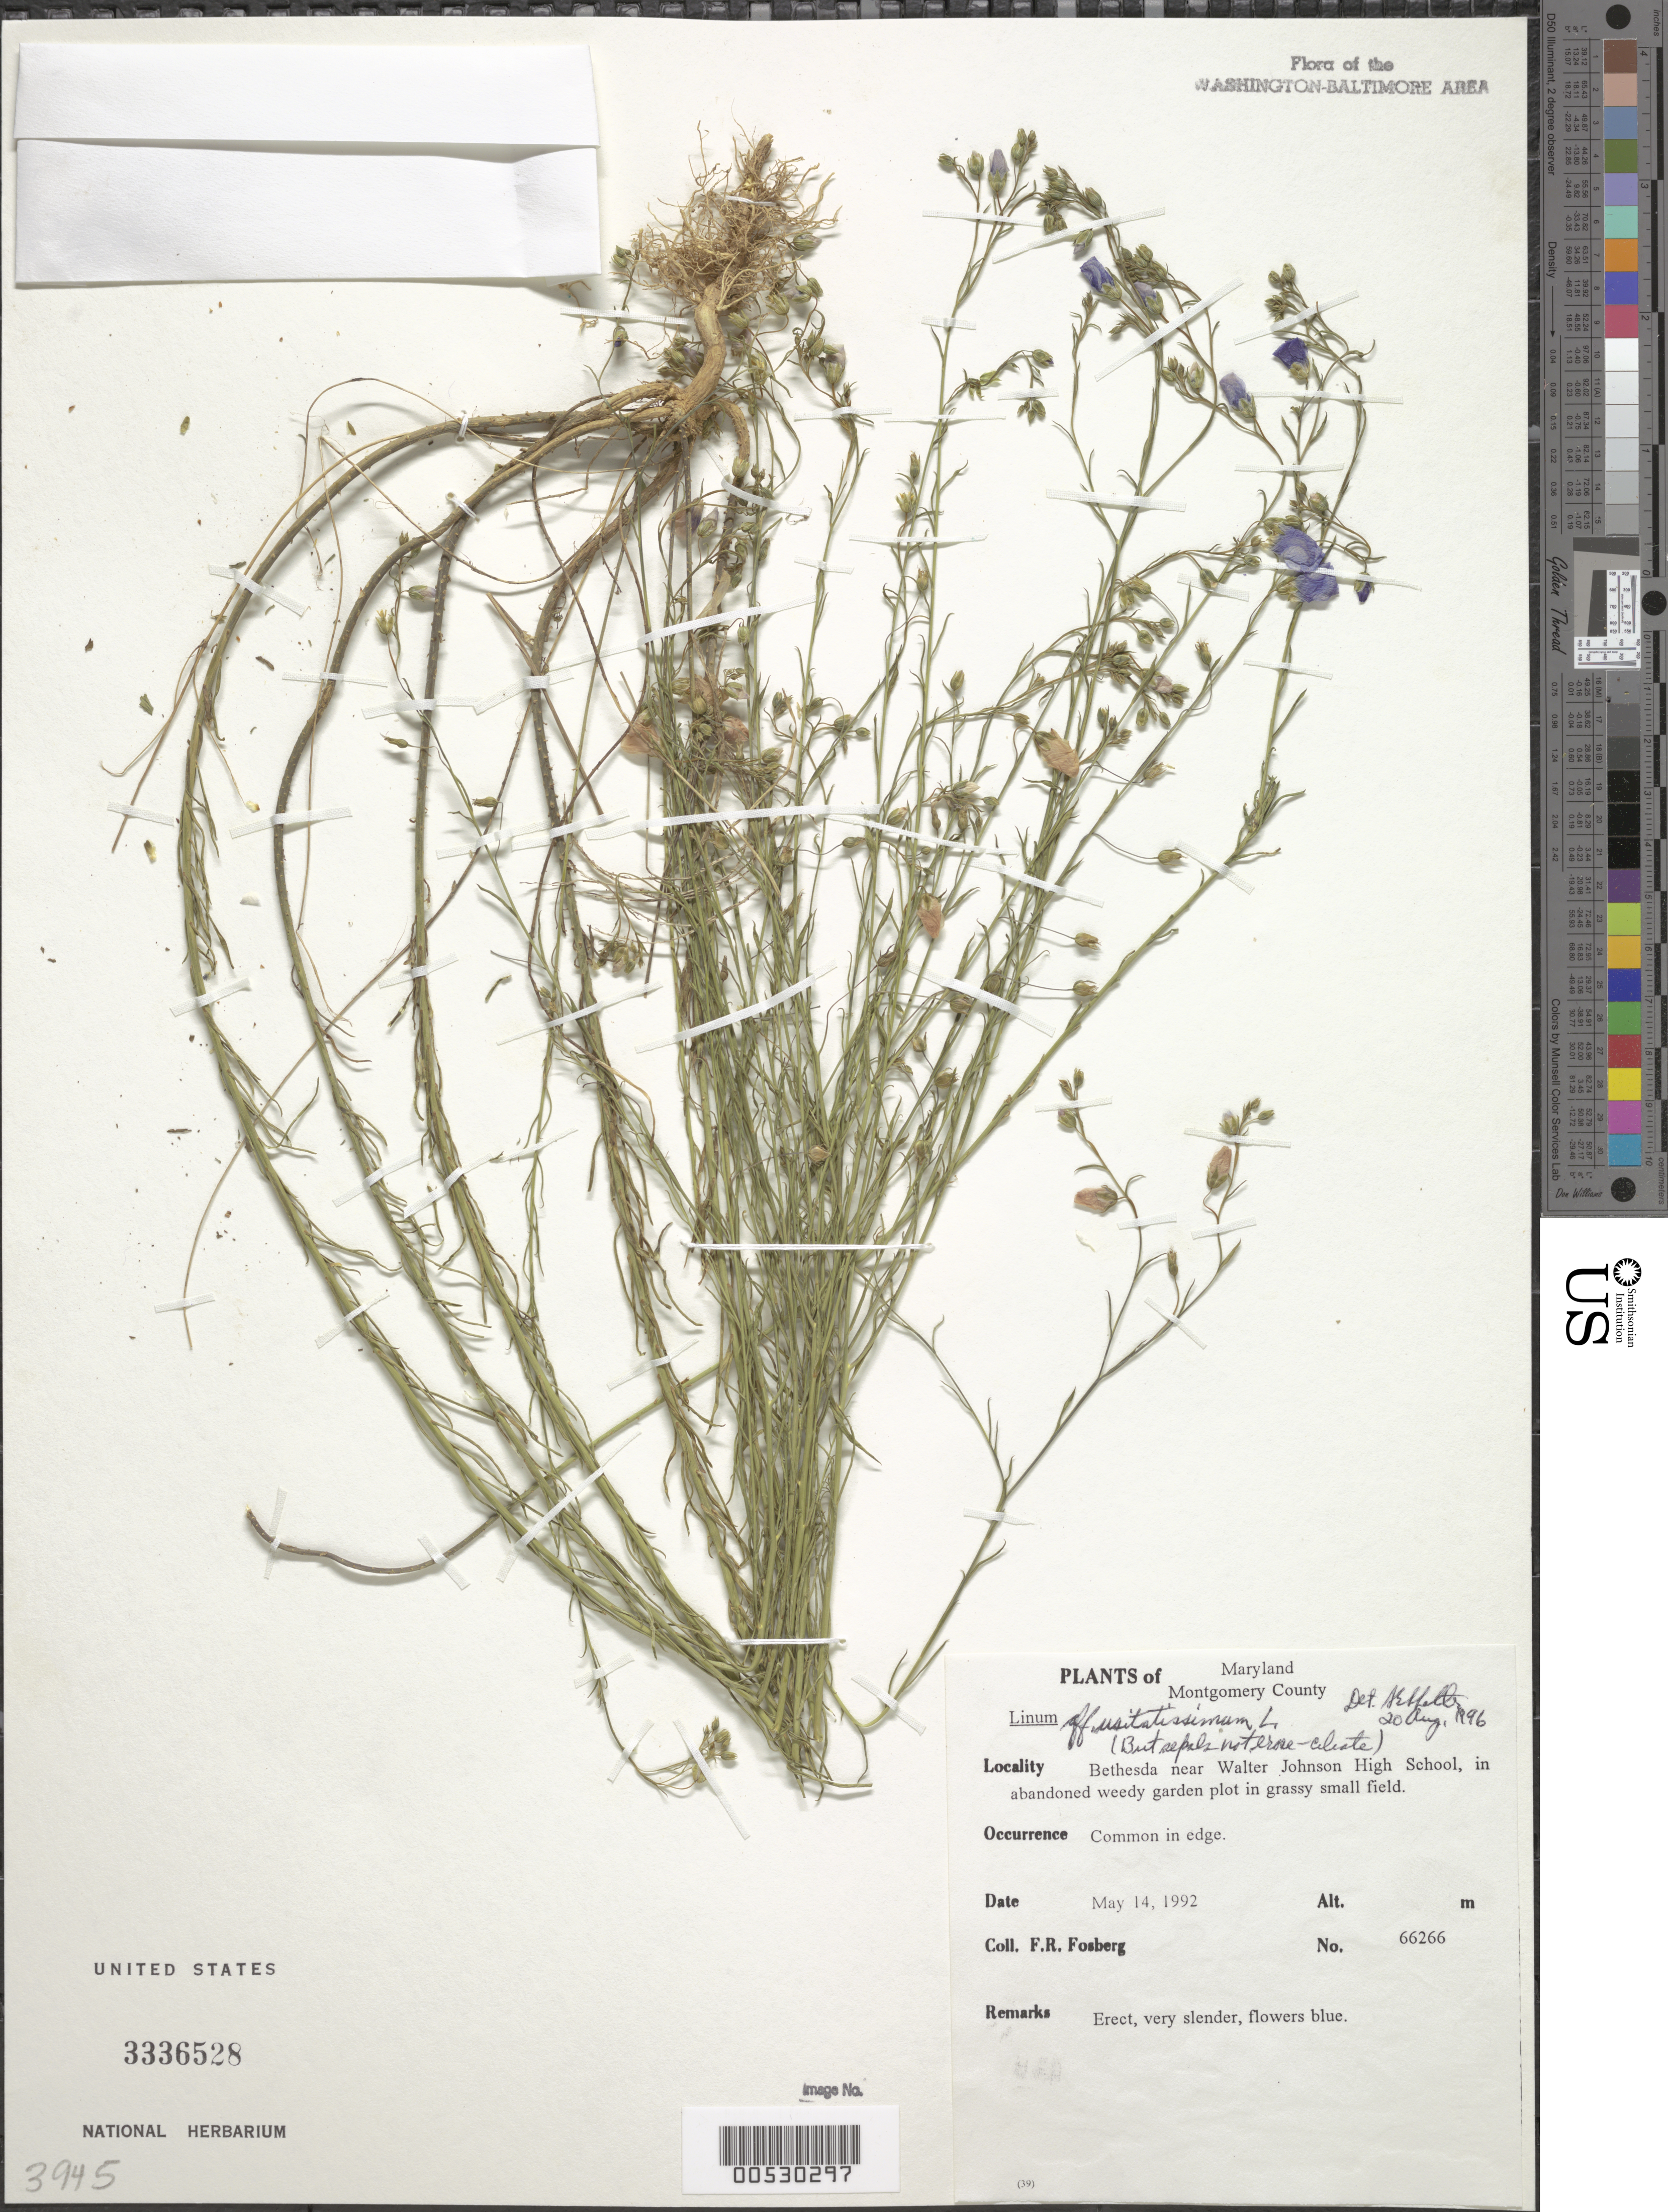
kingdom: Plantae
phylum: Tracheophyta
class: Magnoliopsida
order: Malpighiales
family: Linaceae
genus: Linum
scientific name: Linum usitatissimum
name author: L.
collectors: F. R. Fosberg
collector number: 66266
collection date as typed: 14 May 1992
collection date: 1992-05-14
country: United States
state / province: Maryland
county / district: Montgomery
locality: Bethesda, near Walter Johnson High School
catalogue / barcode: US 3336528